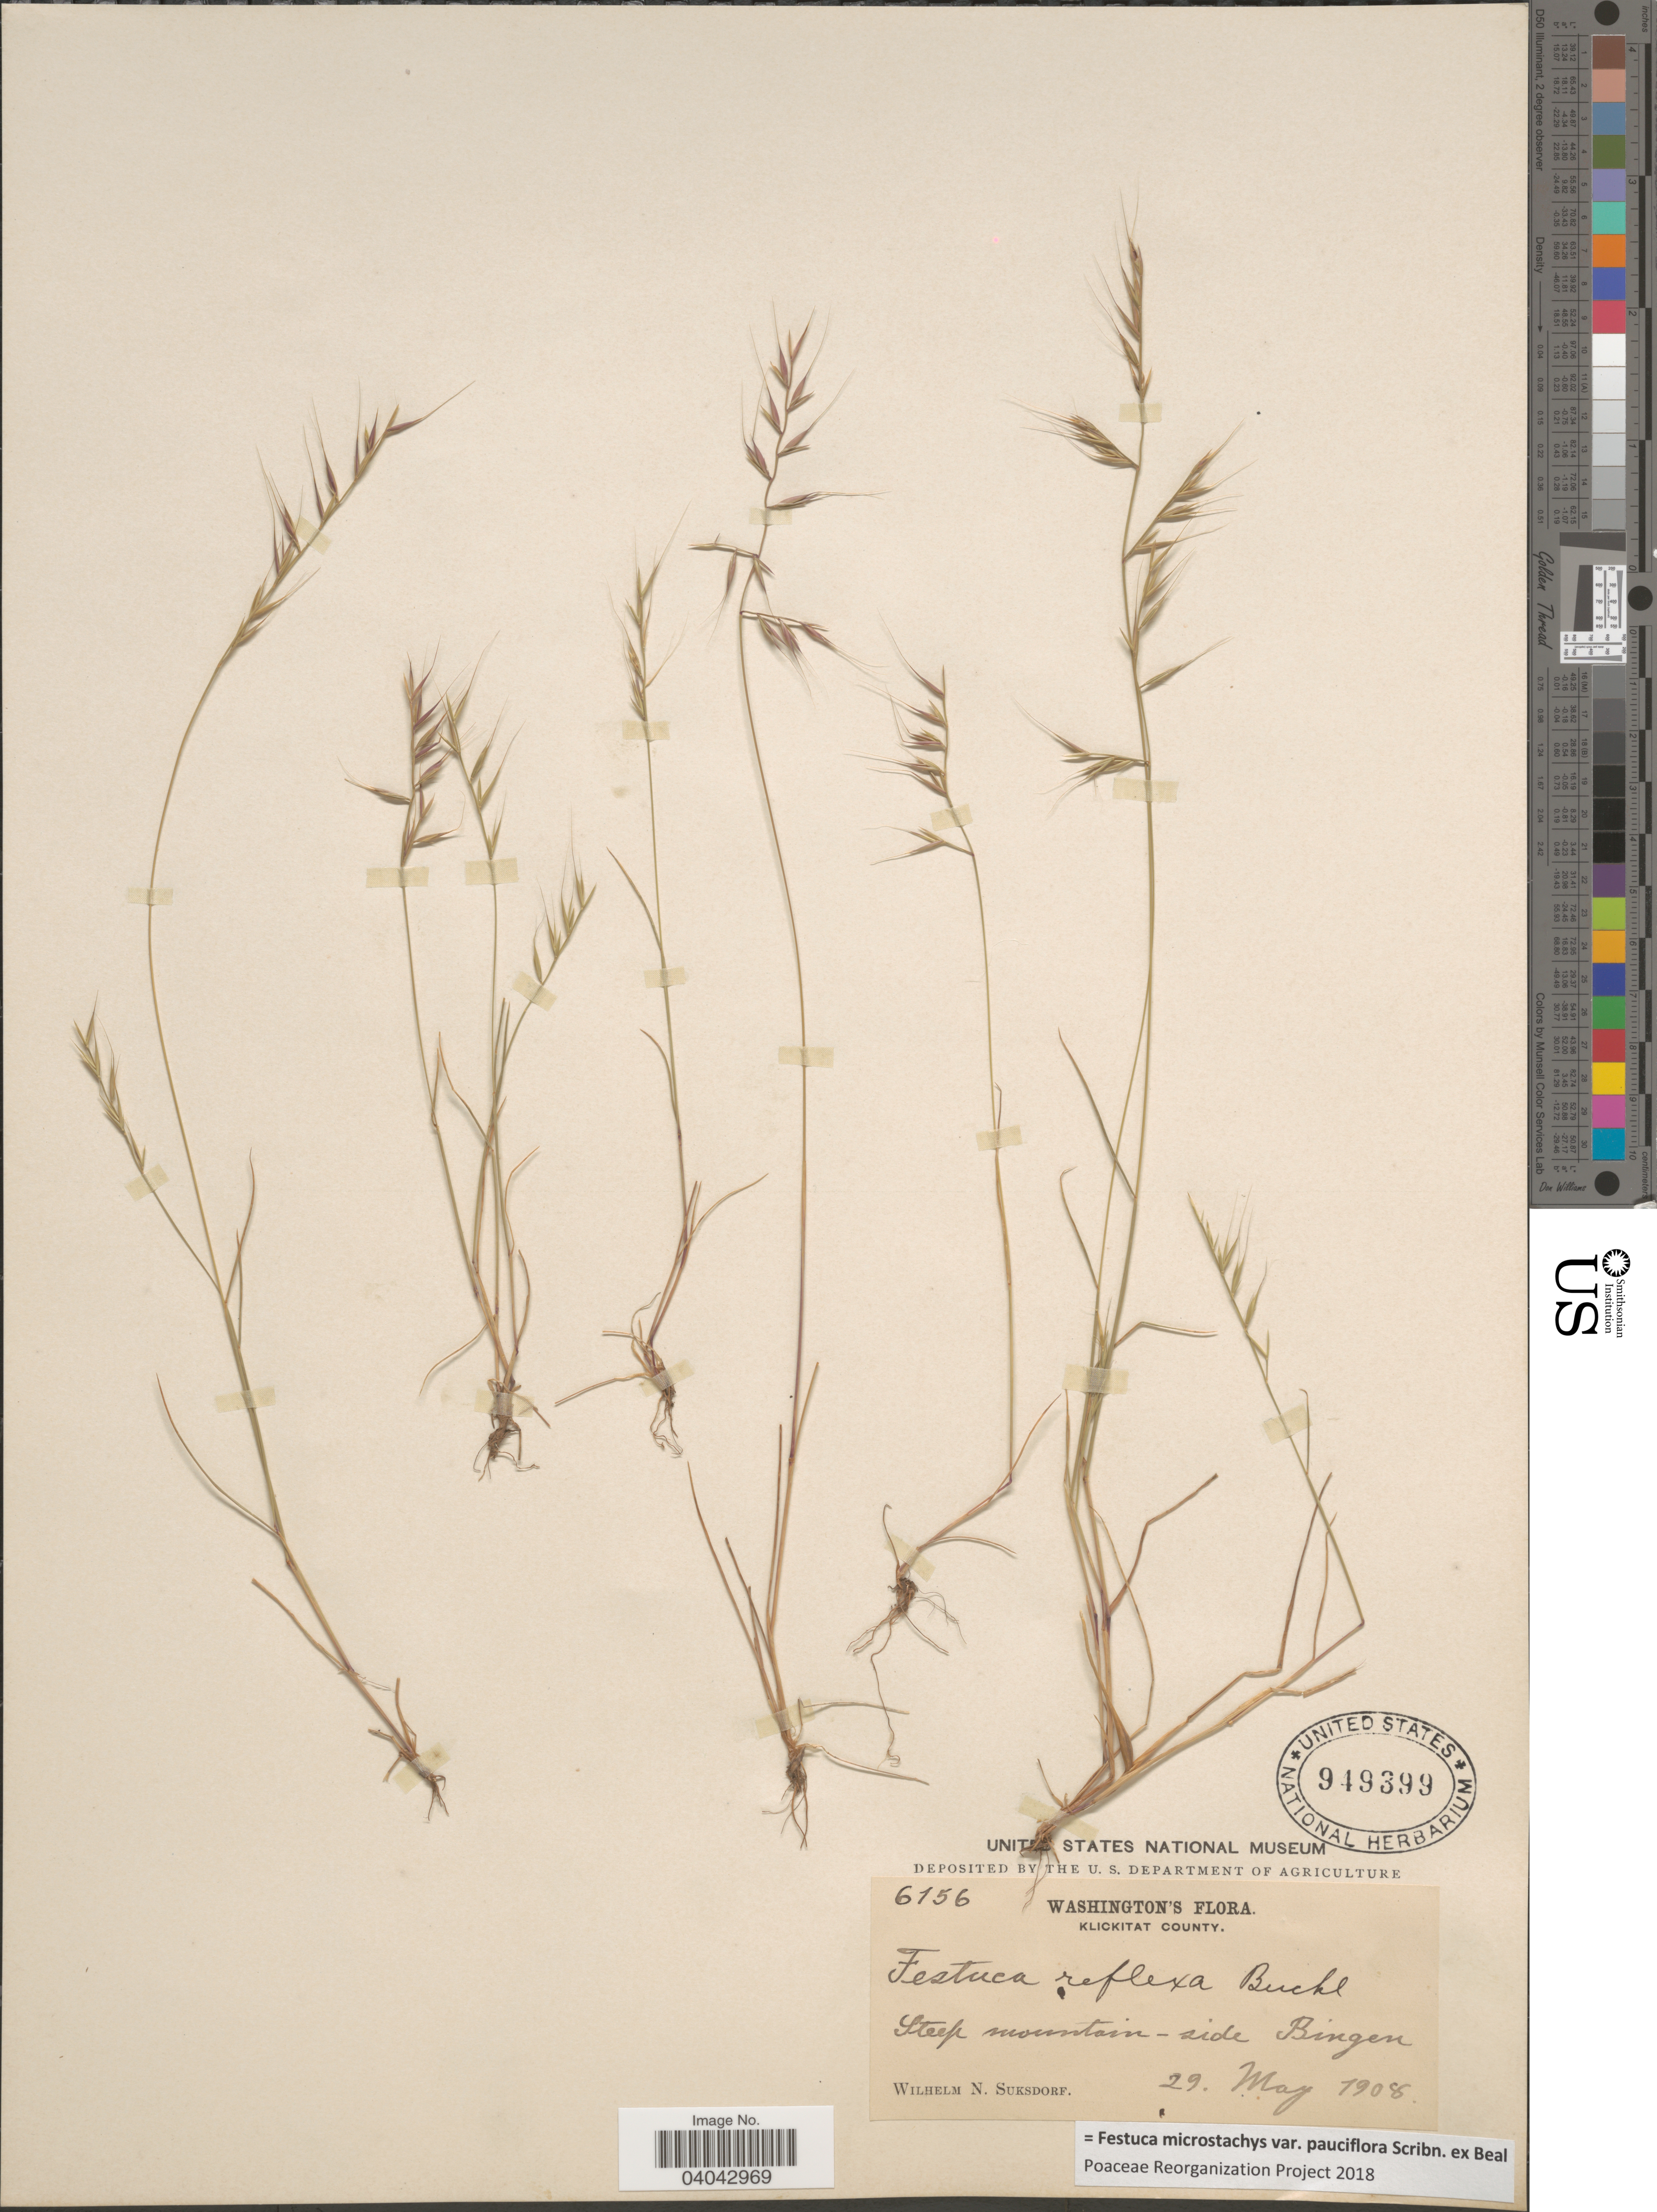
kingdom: Plantae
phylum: Tracheophyta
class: Liliopsida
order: Poales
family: Poaceae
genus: Festuca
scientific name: Festuca microstachys var. pauciflora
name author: Scribn. ex W.J. Beal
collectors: W. N. Suksdorf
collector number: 6156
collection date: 1908-05-29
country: United States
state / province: Washington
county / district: Klickitat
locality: Klickitat County. Steep Mountain-side Bingen.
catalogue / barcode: US 949399